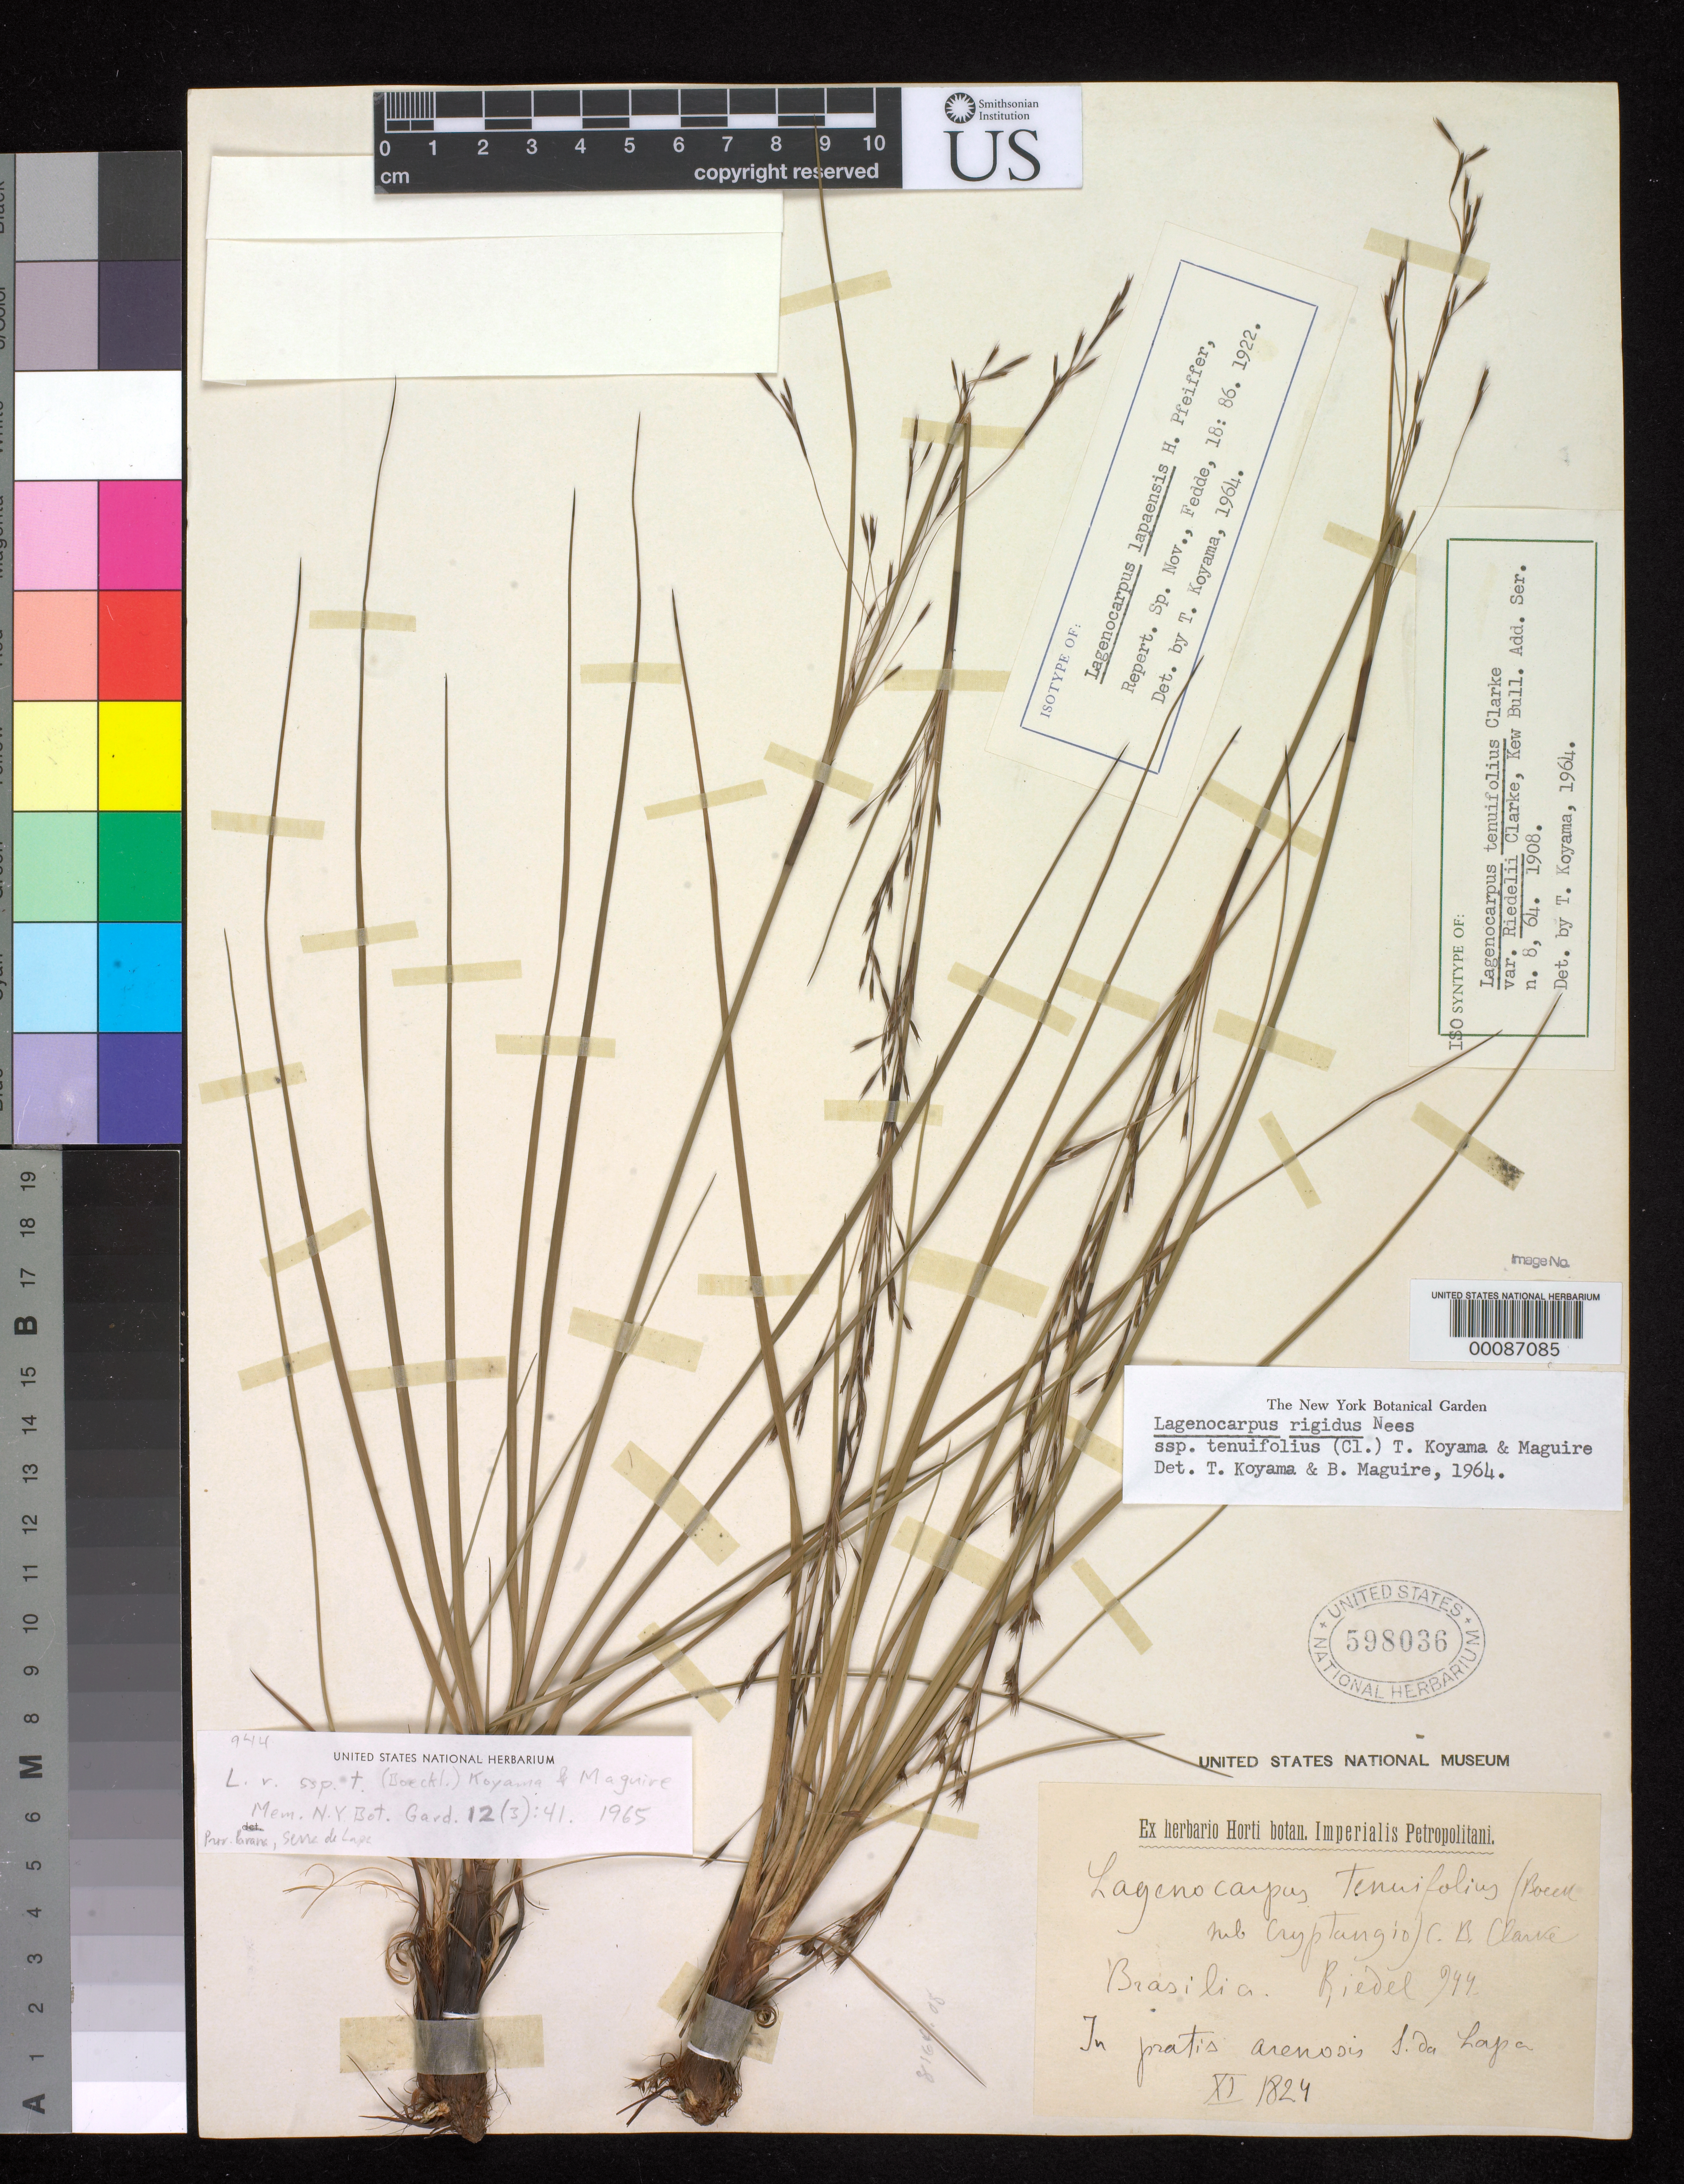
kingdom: Plantae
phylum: Tracheophyta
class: Liliopsida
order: Poales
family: Cyperaceae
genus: Lagenocarpus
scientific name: Lagenocarpus tenuifolius var. riedelii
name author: C.B. Clarke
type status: Syntype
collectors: L. Riedel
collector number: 944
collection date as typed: Nov 1824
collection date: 1824-11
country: Brazil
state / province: Paraná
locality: Serra da Lapa.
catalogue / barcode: US 598036